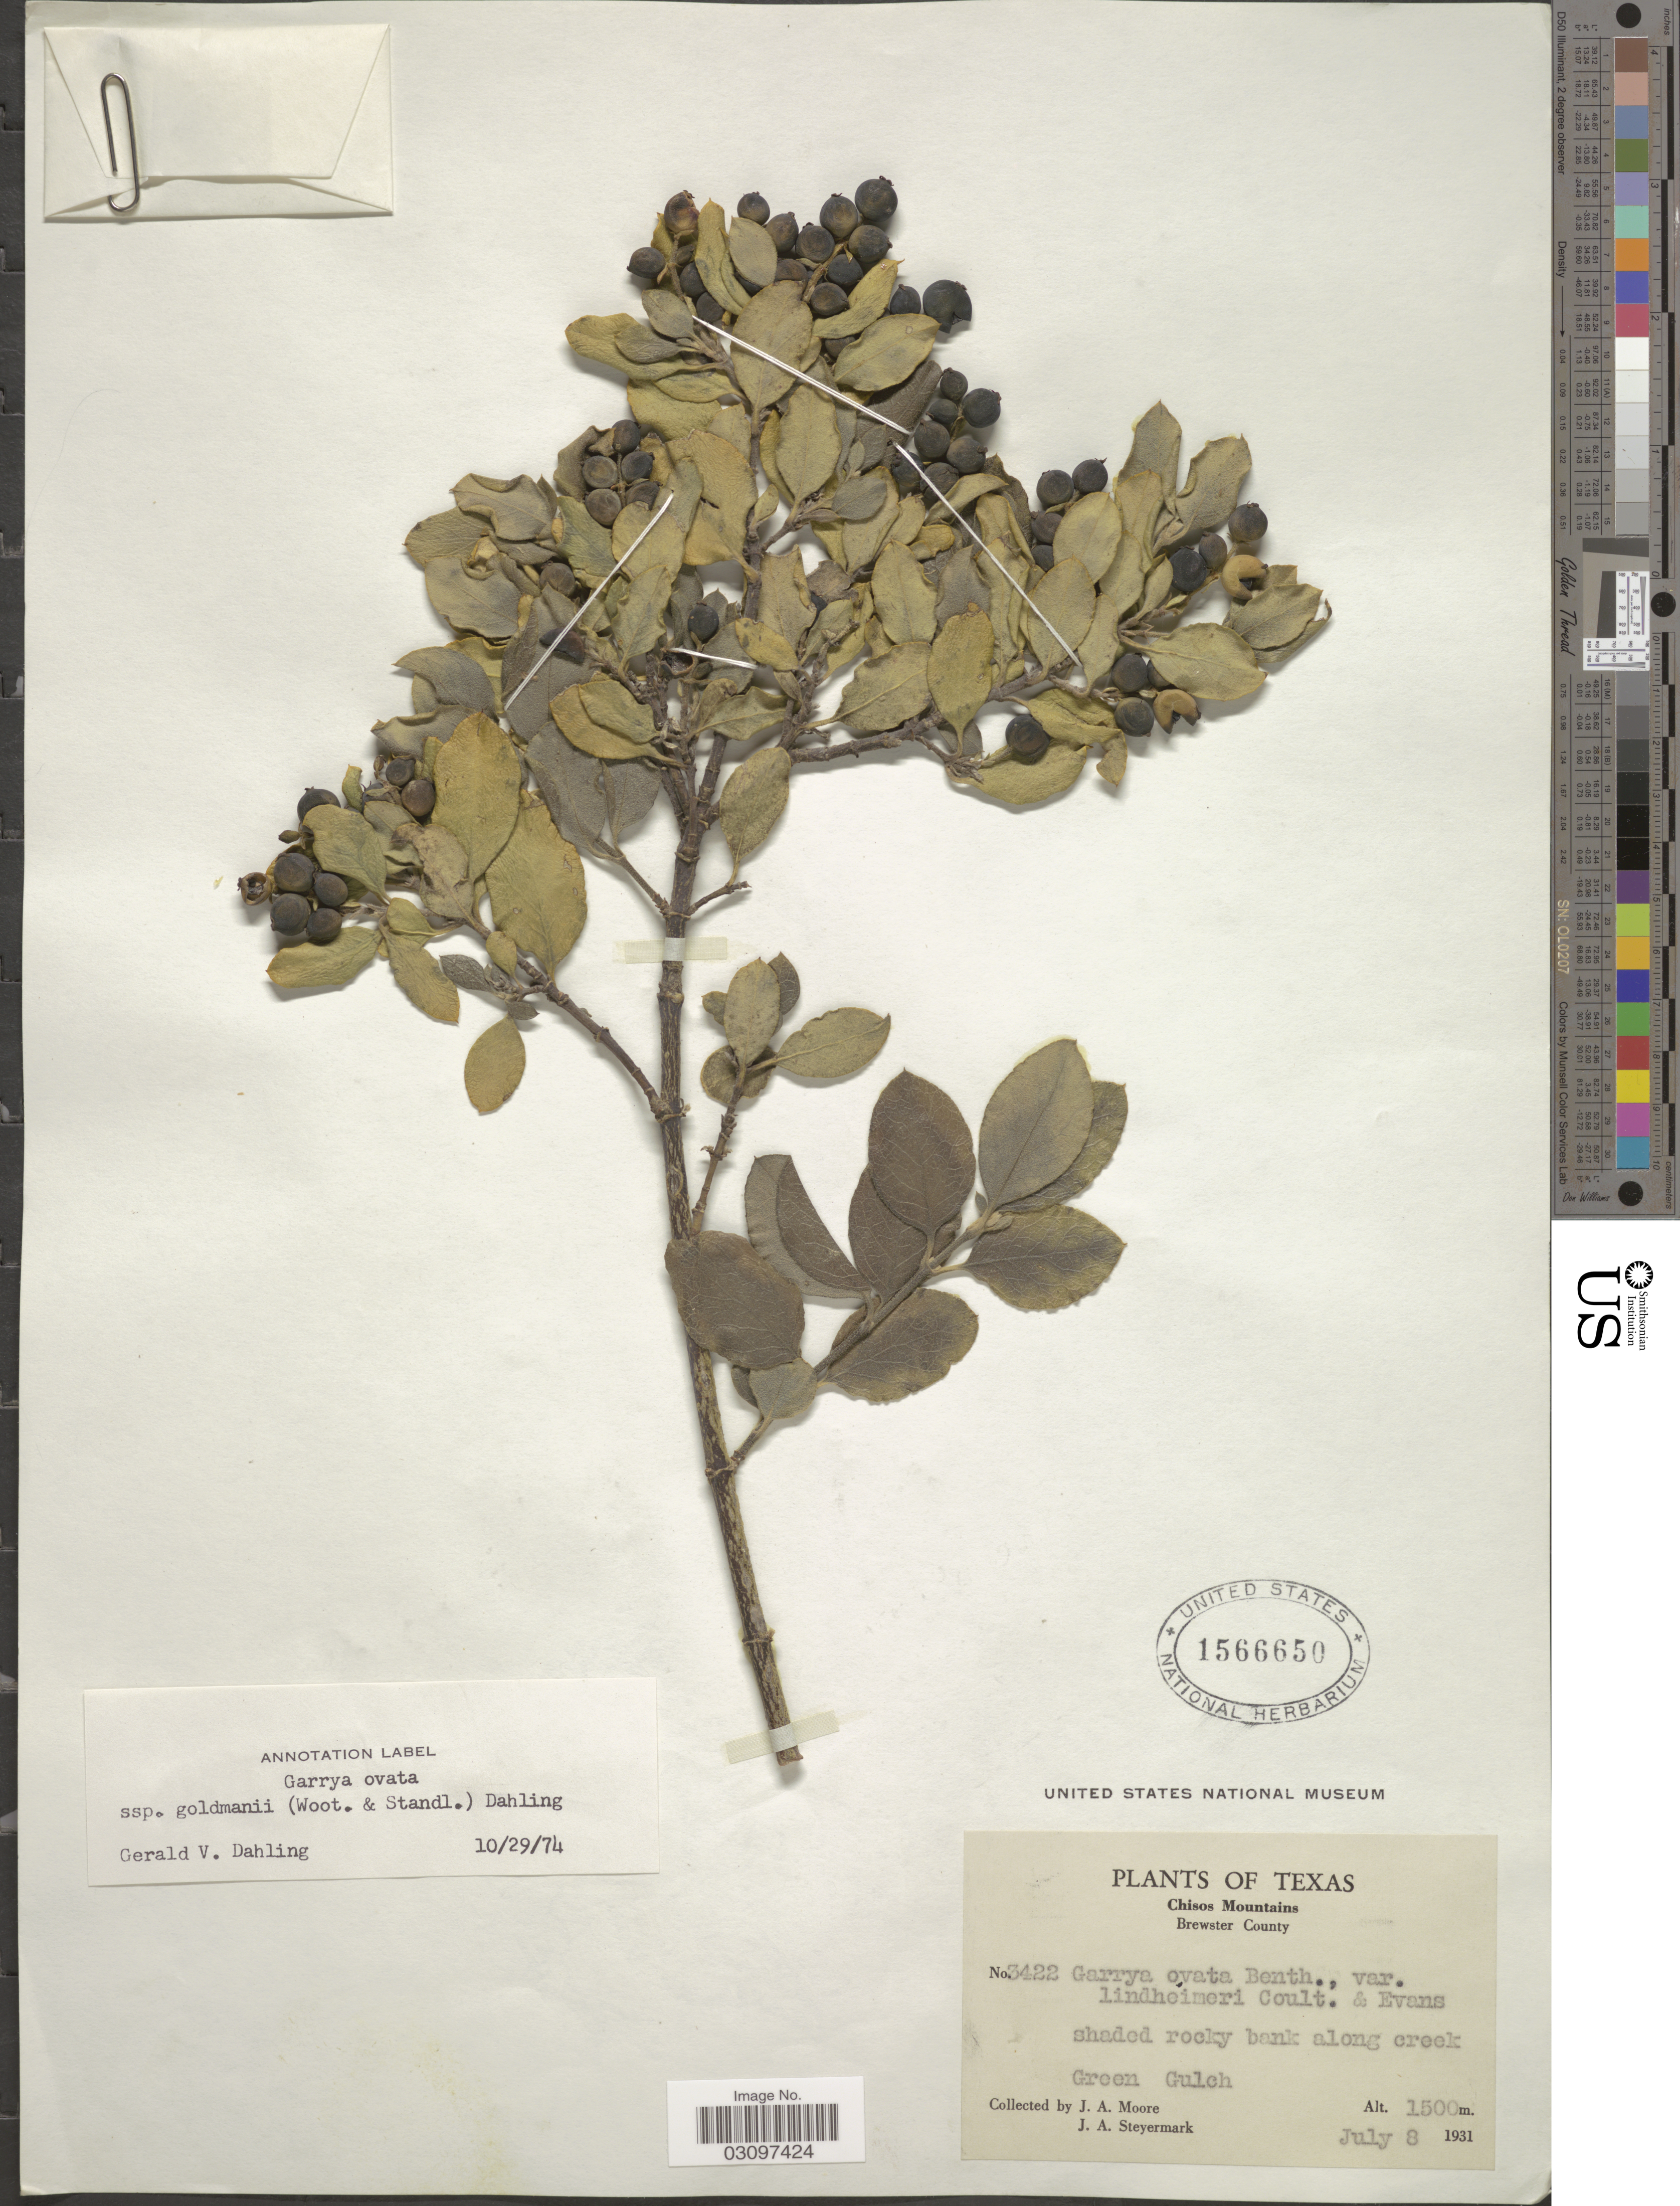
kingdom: Plantae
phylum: Tracheophyta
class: Magnoliopsida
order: Garryales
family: Garryaceae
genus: Garrya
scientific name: Garrya ovata subsp. goldmanii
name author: (Wooton & Standl.) Dahling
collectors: J. A. Moore & J. Steyermark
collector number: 3422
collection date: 1931-07-08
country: United States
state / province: Texas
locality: Chisos Mountains. Brewster County. Shaded rocky bank along creek. Green Gulch.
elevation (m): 1500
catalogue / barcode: US 1566650